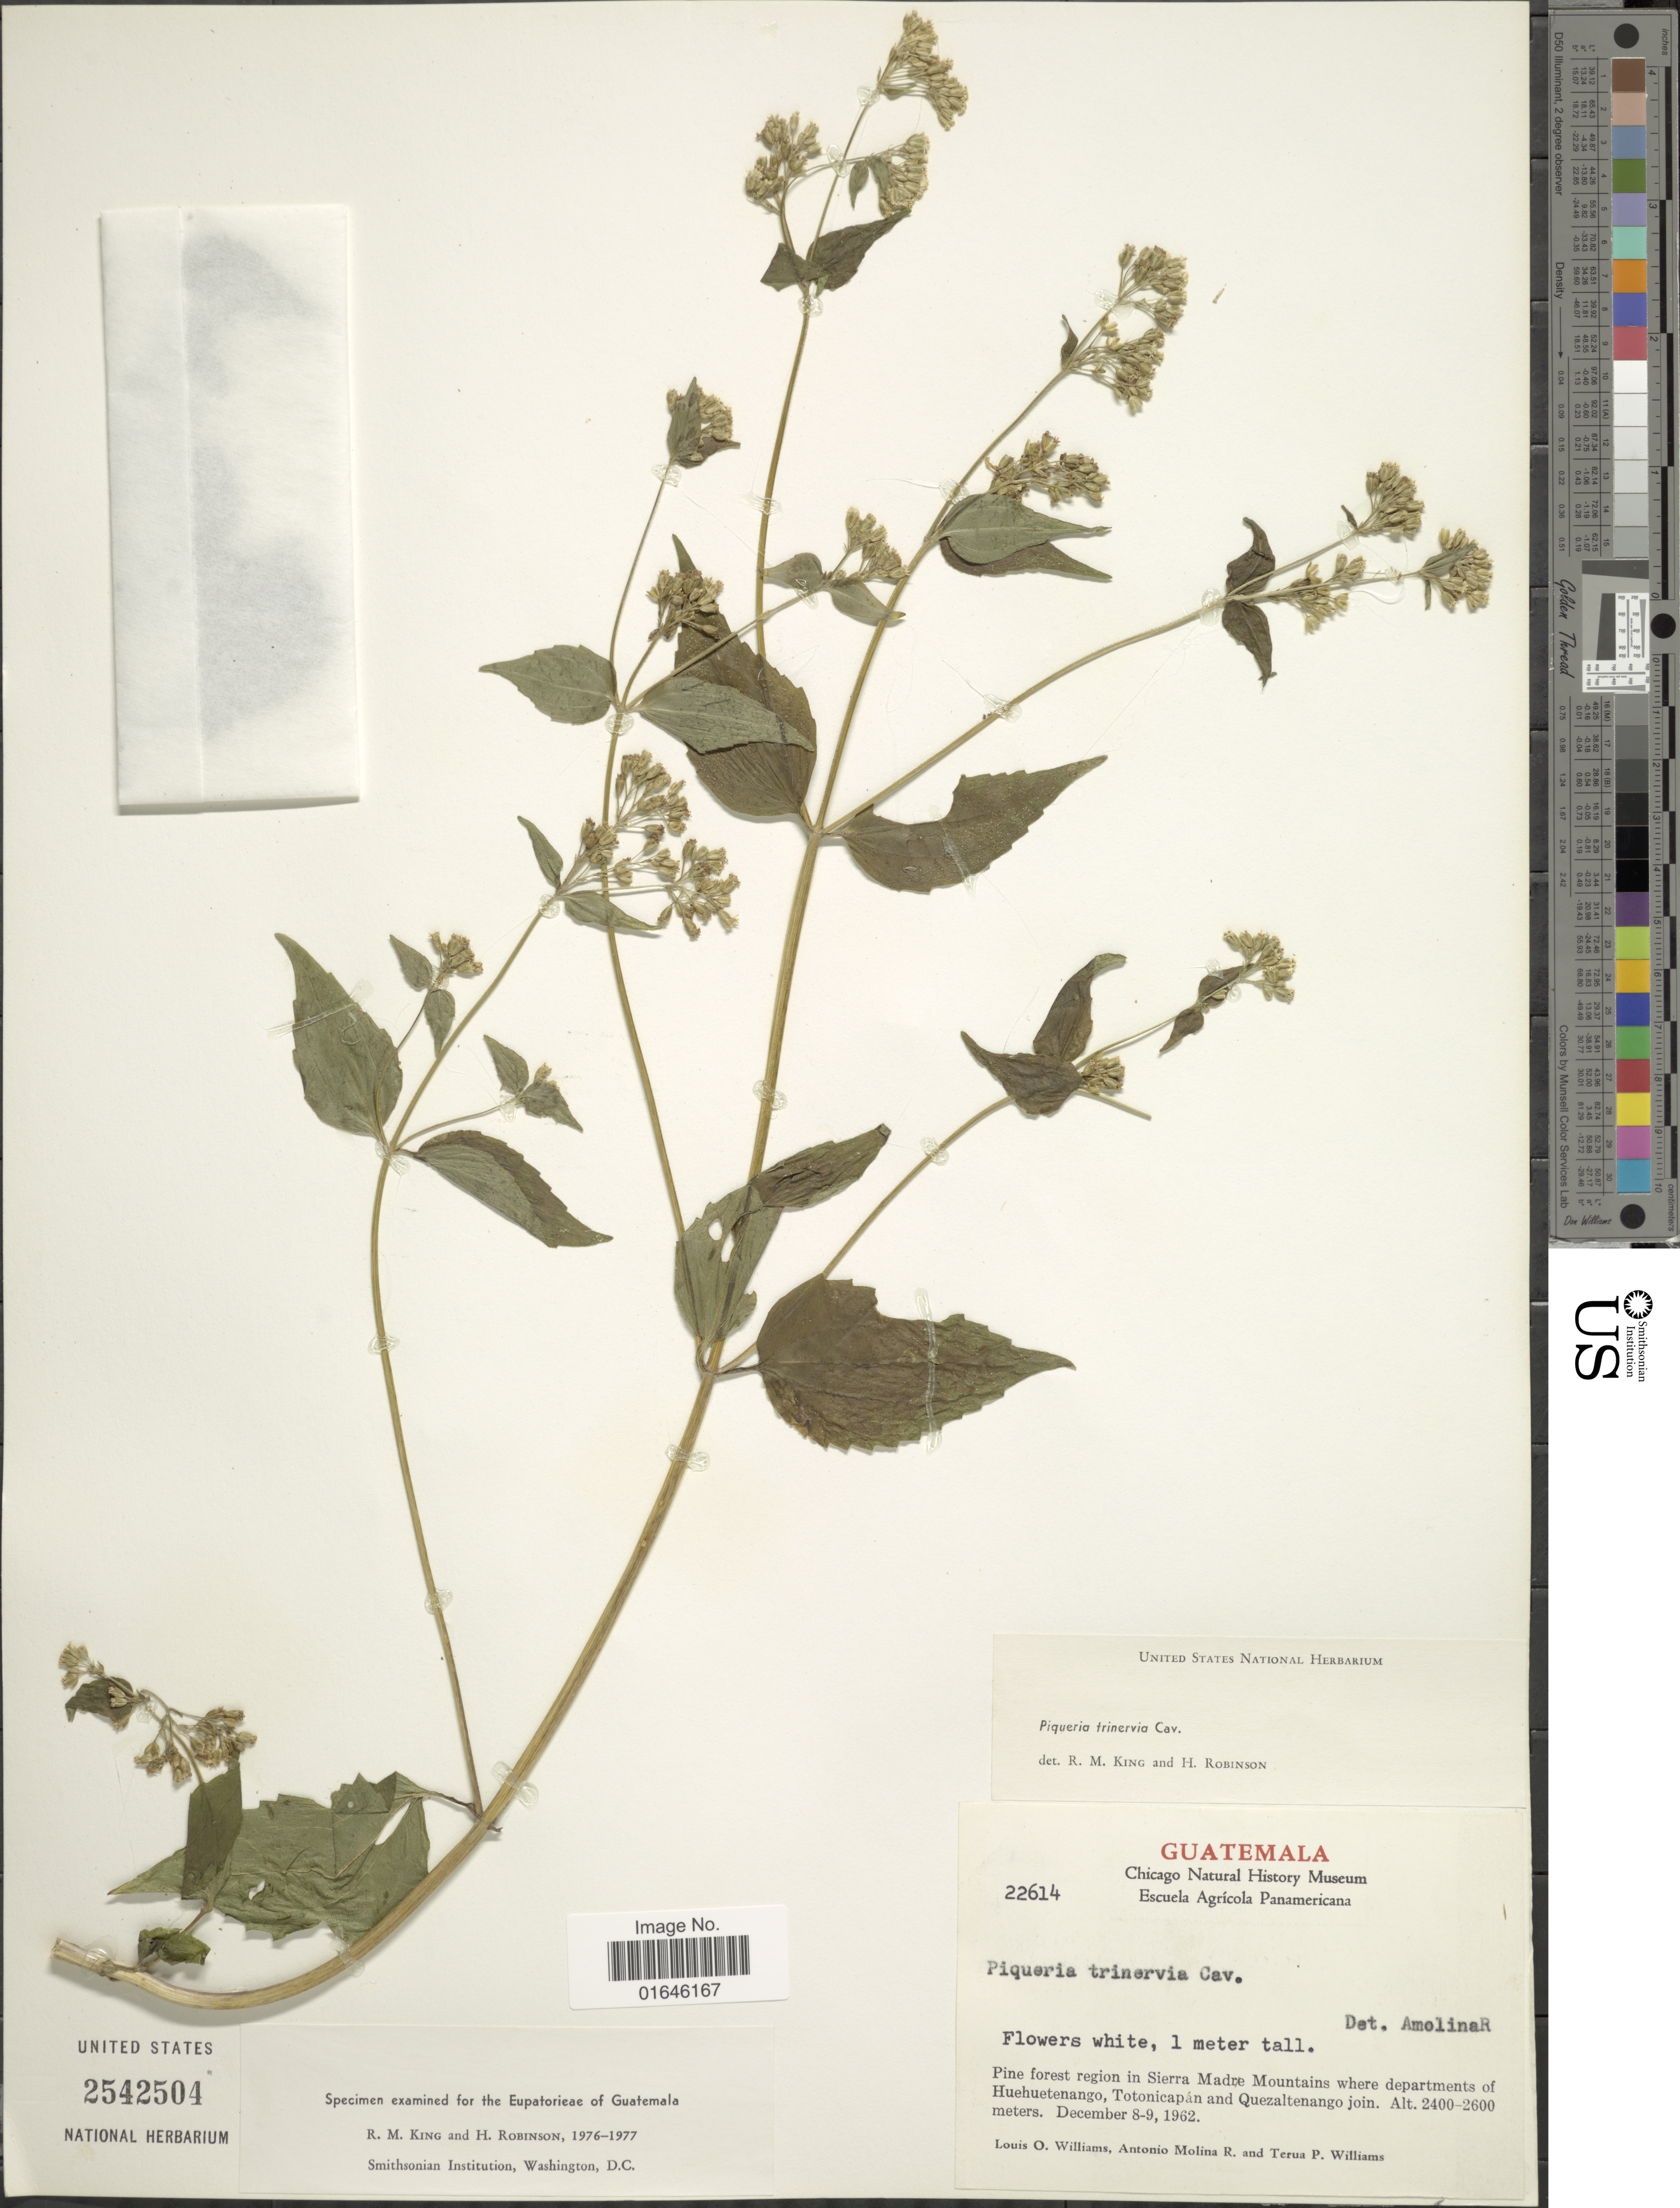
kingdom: Plantae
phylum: Tracheophyta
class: Magnoliopsida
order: Asterales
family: Asteraceae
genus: Piqueria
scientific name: Piqueria trinervia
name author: Cav.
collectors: L. O. Williams, A. Molina R. & T. P. Williams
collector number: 22614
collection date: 1962-12-08/1962-12-09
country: Guatemala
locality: Pine forest region in Sierra Madre Mountains where departments of Huehuetenango, Totonicapan and Quezaltenango join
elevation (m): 2400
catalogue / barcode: US 2542504